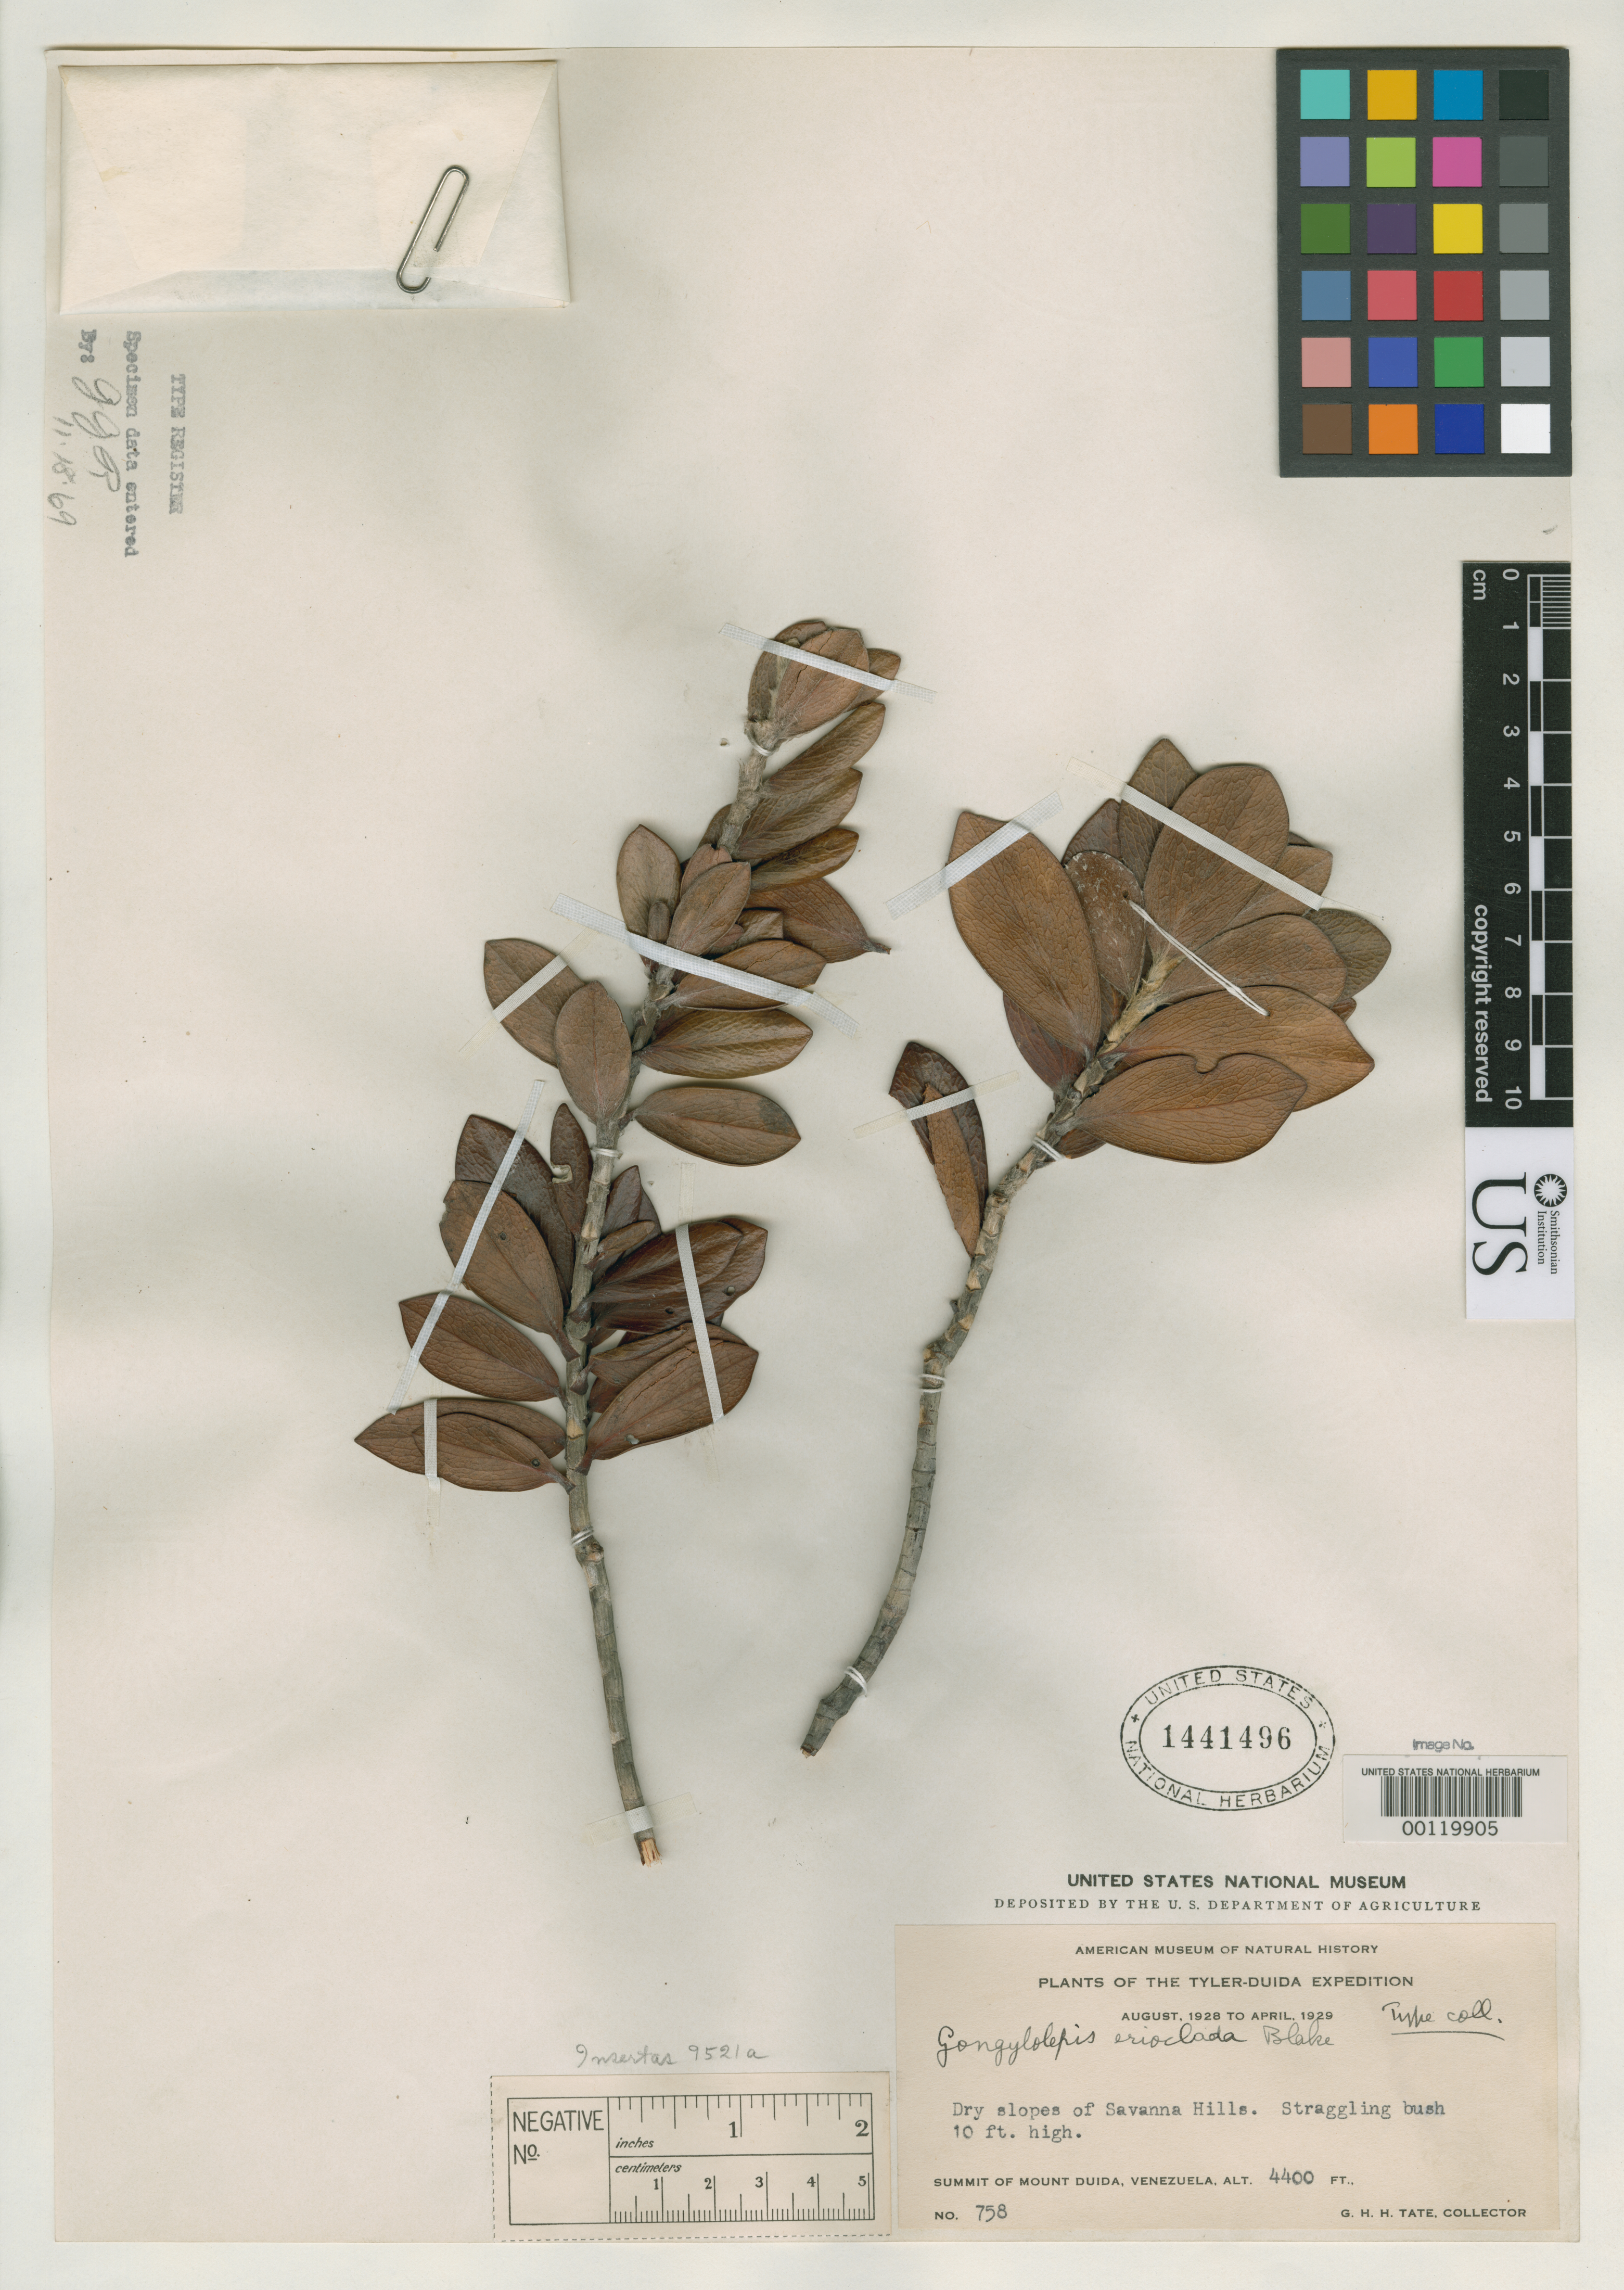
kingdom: Plantae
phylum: Tracheophyta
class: Magnoliopsida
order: Asterales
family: Asteraceae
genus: Gongylolepis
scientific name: Gongylolepis erioclada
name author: S.F. Blake in Gleason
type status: Isotype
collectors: G. H. H.Tate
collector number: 758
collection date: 1929-01-01/1929-01-04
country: Venezuela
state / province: Amazonas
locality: Mt. Duida.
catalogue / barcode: US 1441496